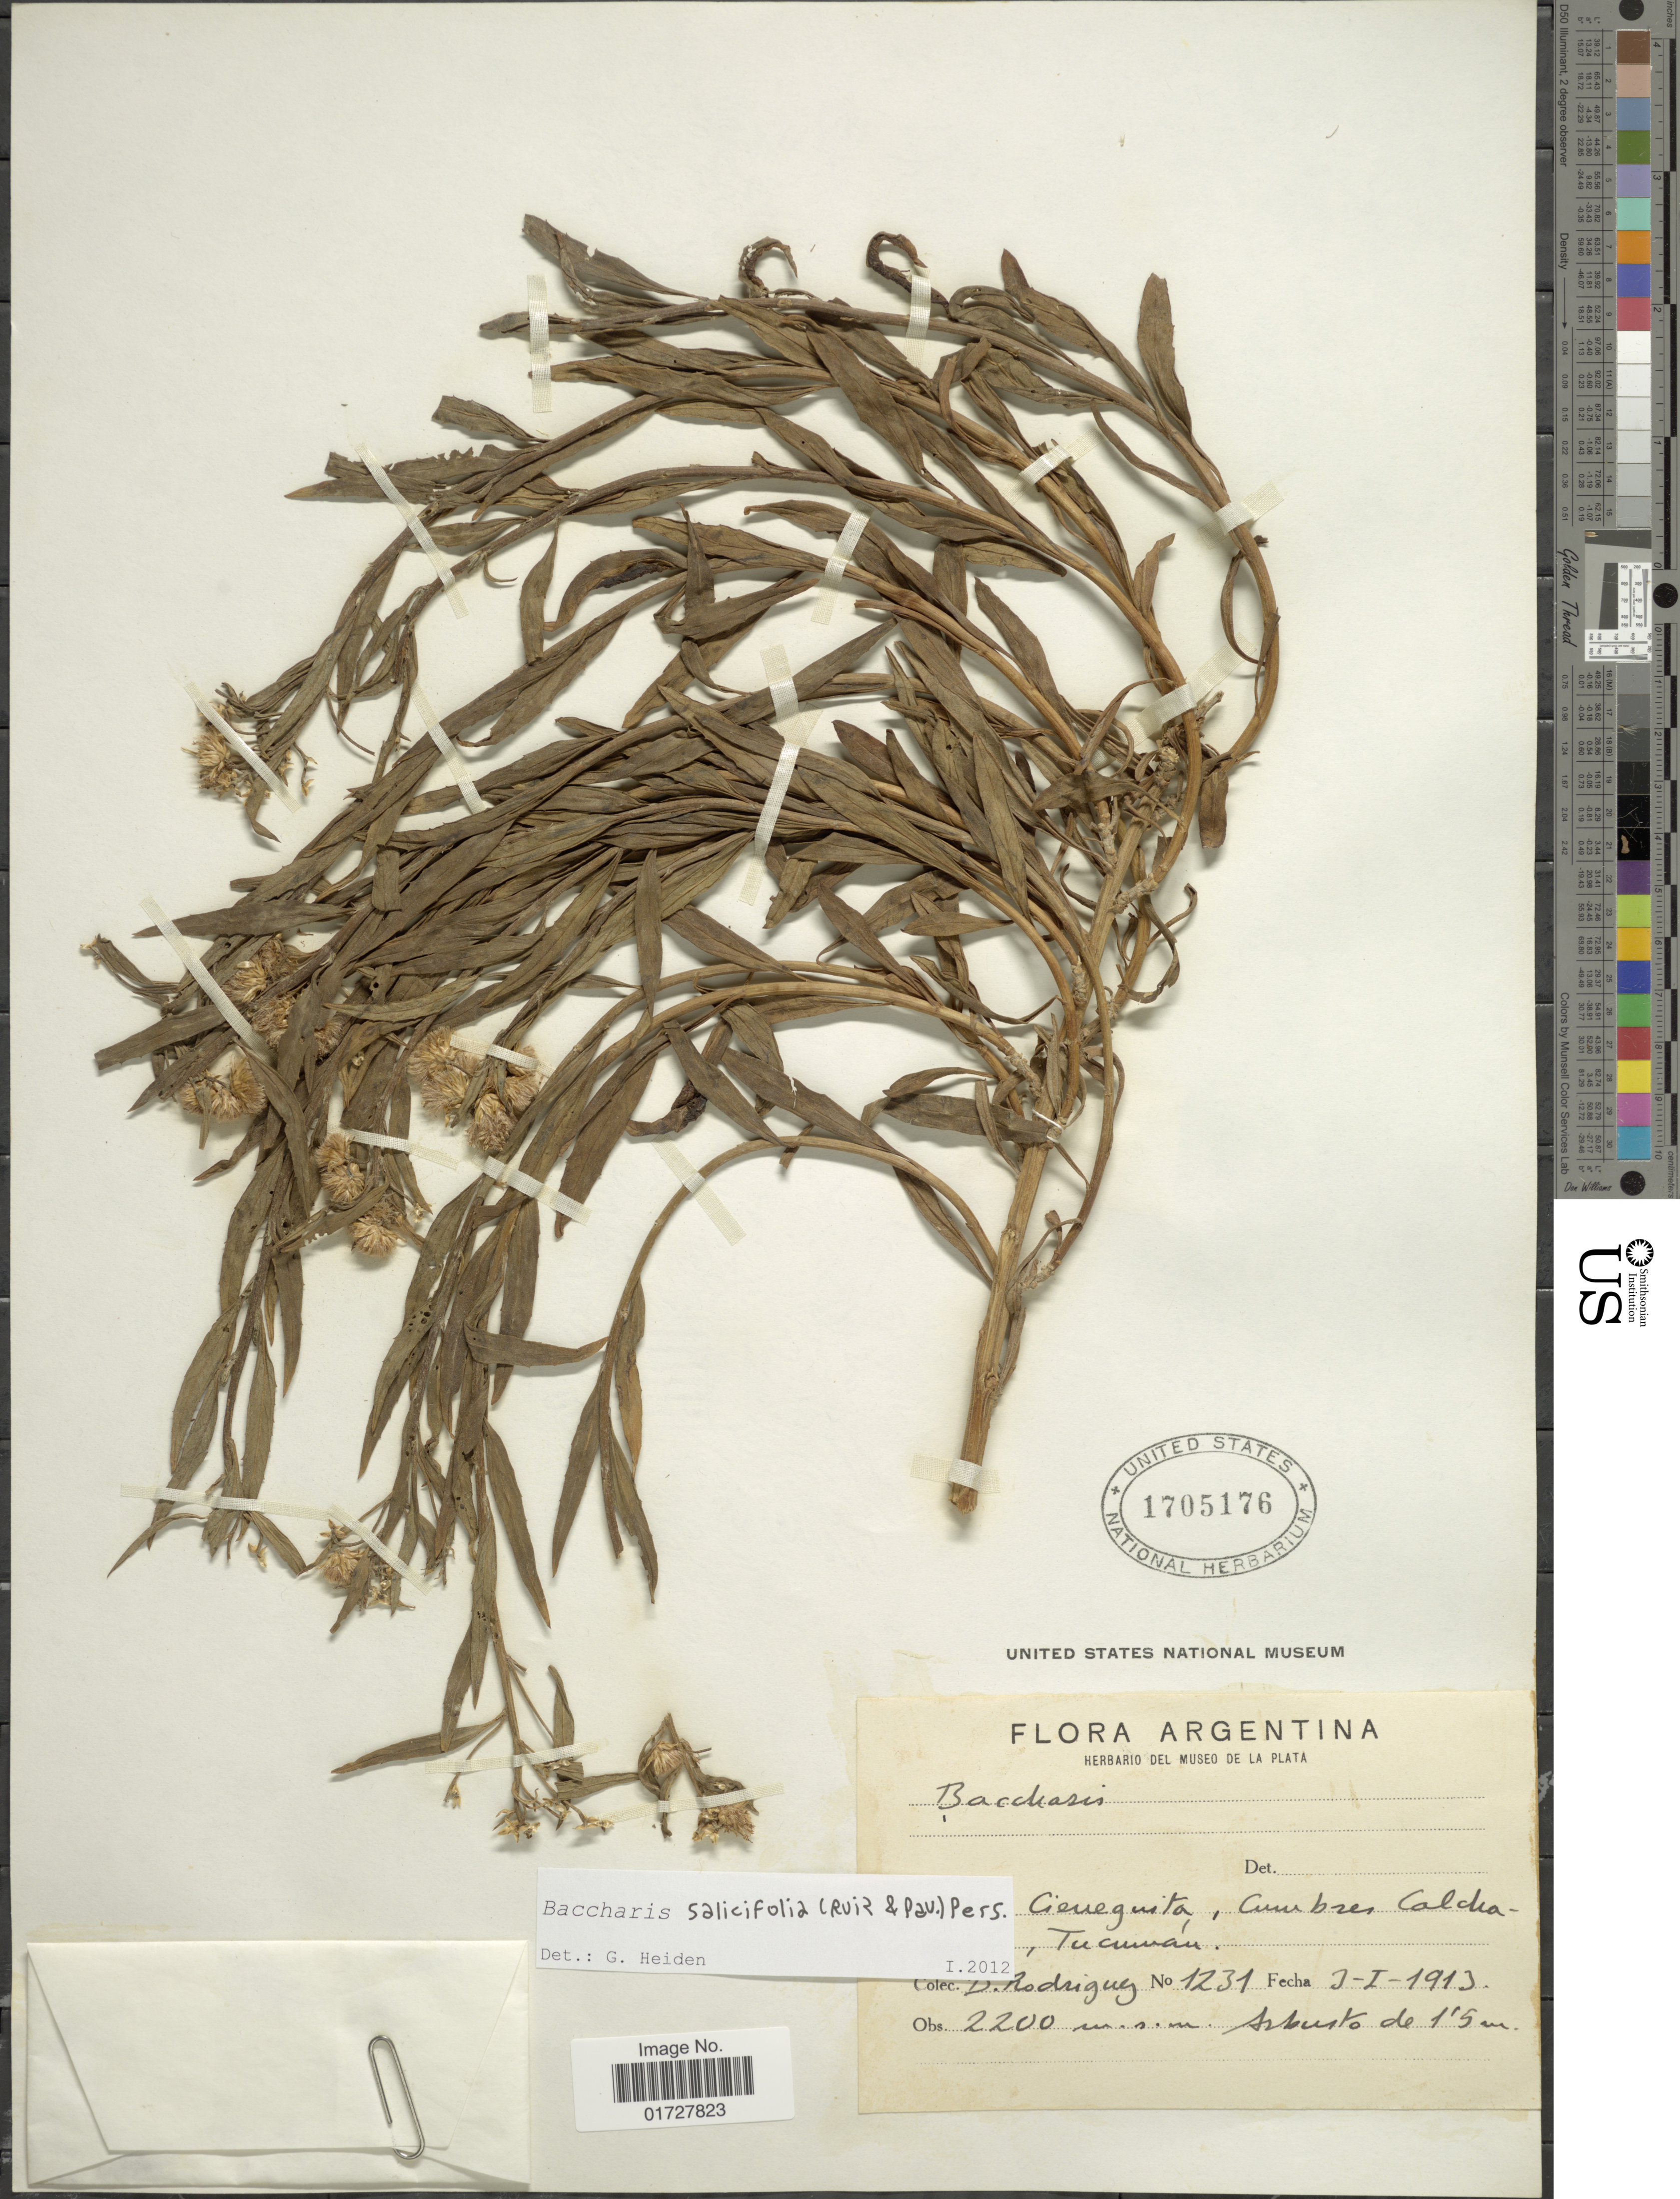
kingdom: Plantae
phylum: Tracheophyta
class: Magnoliopsida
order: Asterales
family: Asteraceae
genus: Baccharis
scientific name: Baccharis salicifolia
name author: (Ruiz & Pav.) Pers.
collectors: D. Rodriguez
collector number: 1231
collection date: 1913-01-03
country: Argentina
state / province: Tucuman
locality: Cieneguita, Cumbres Caldia [illegible text]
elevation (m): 2200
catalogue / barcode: US 1705176